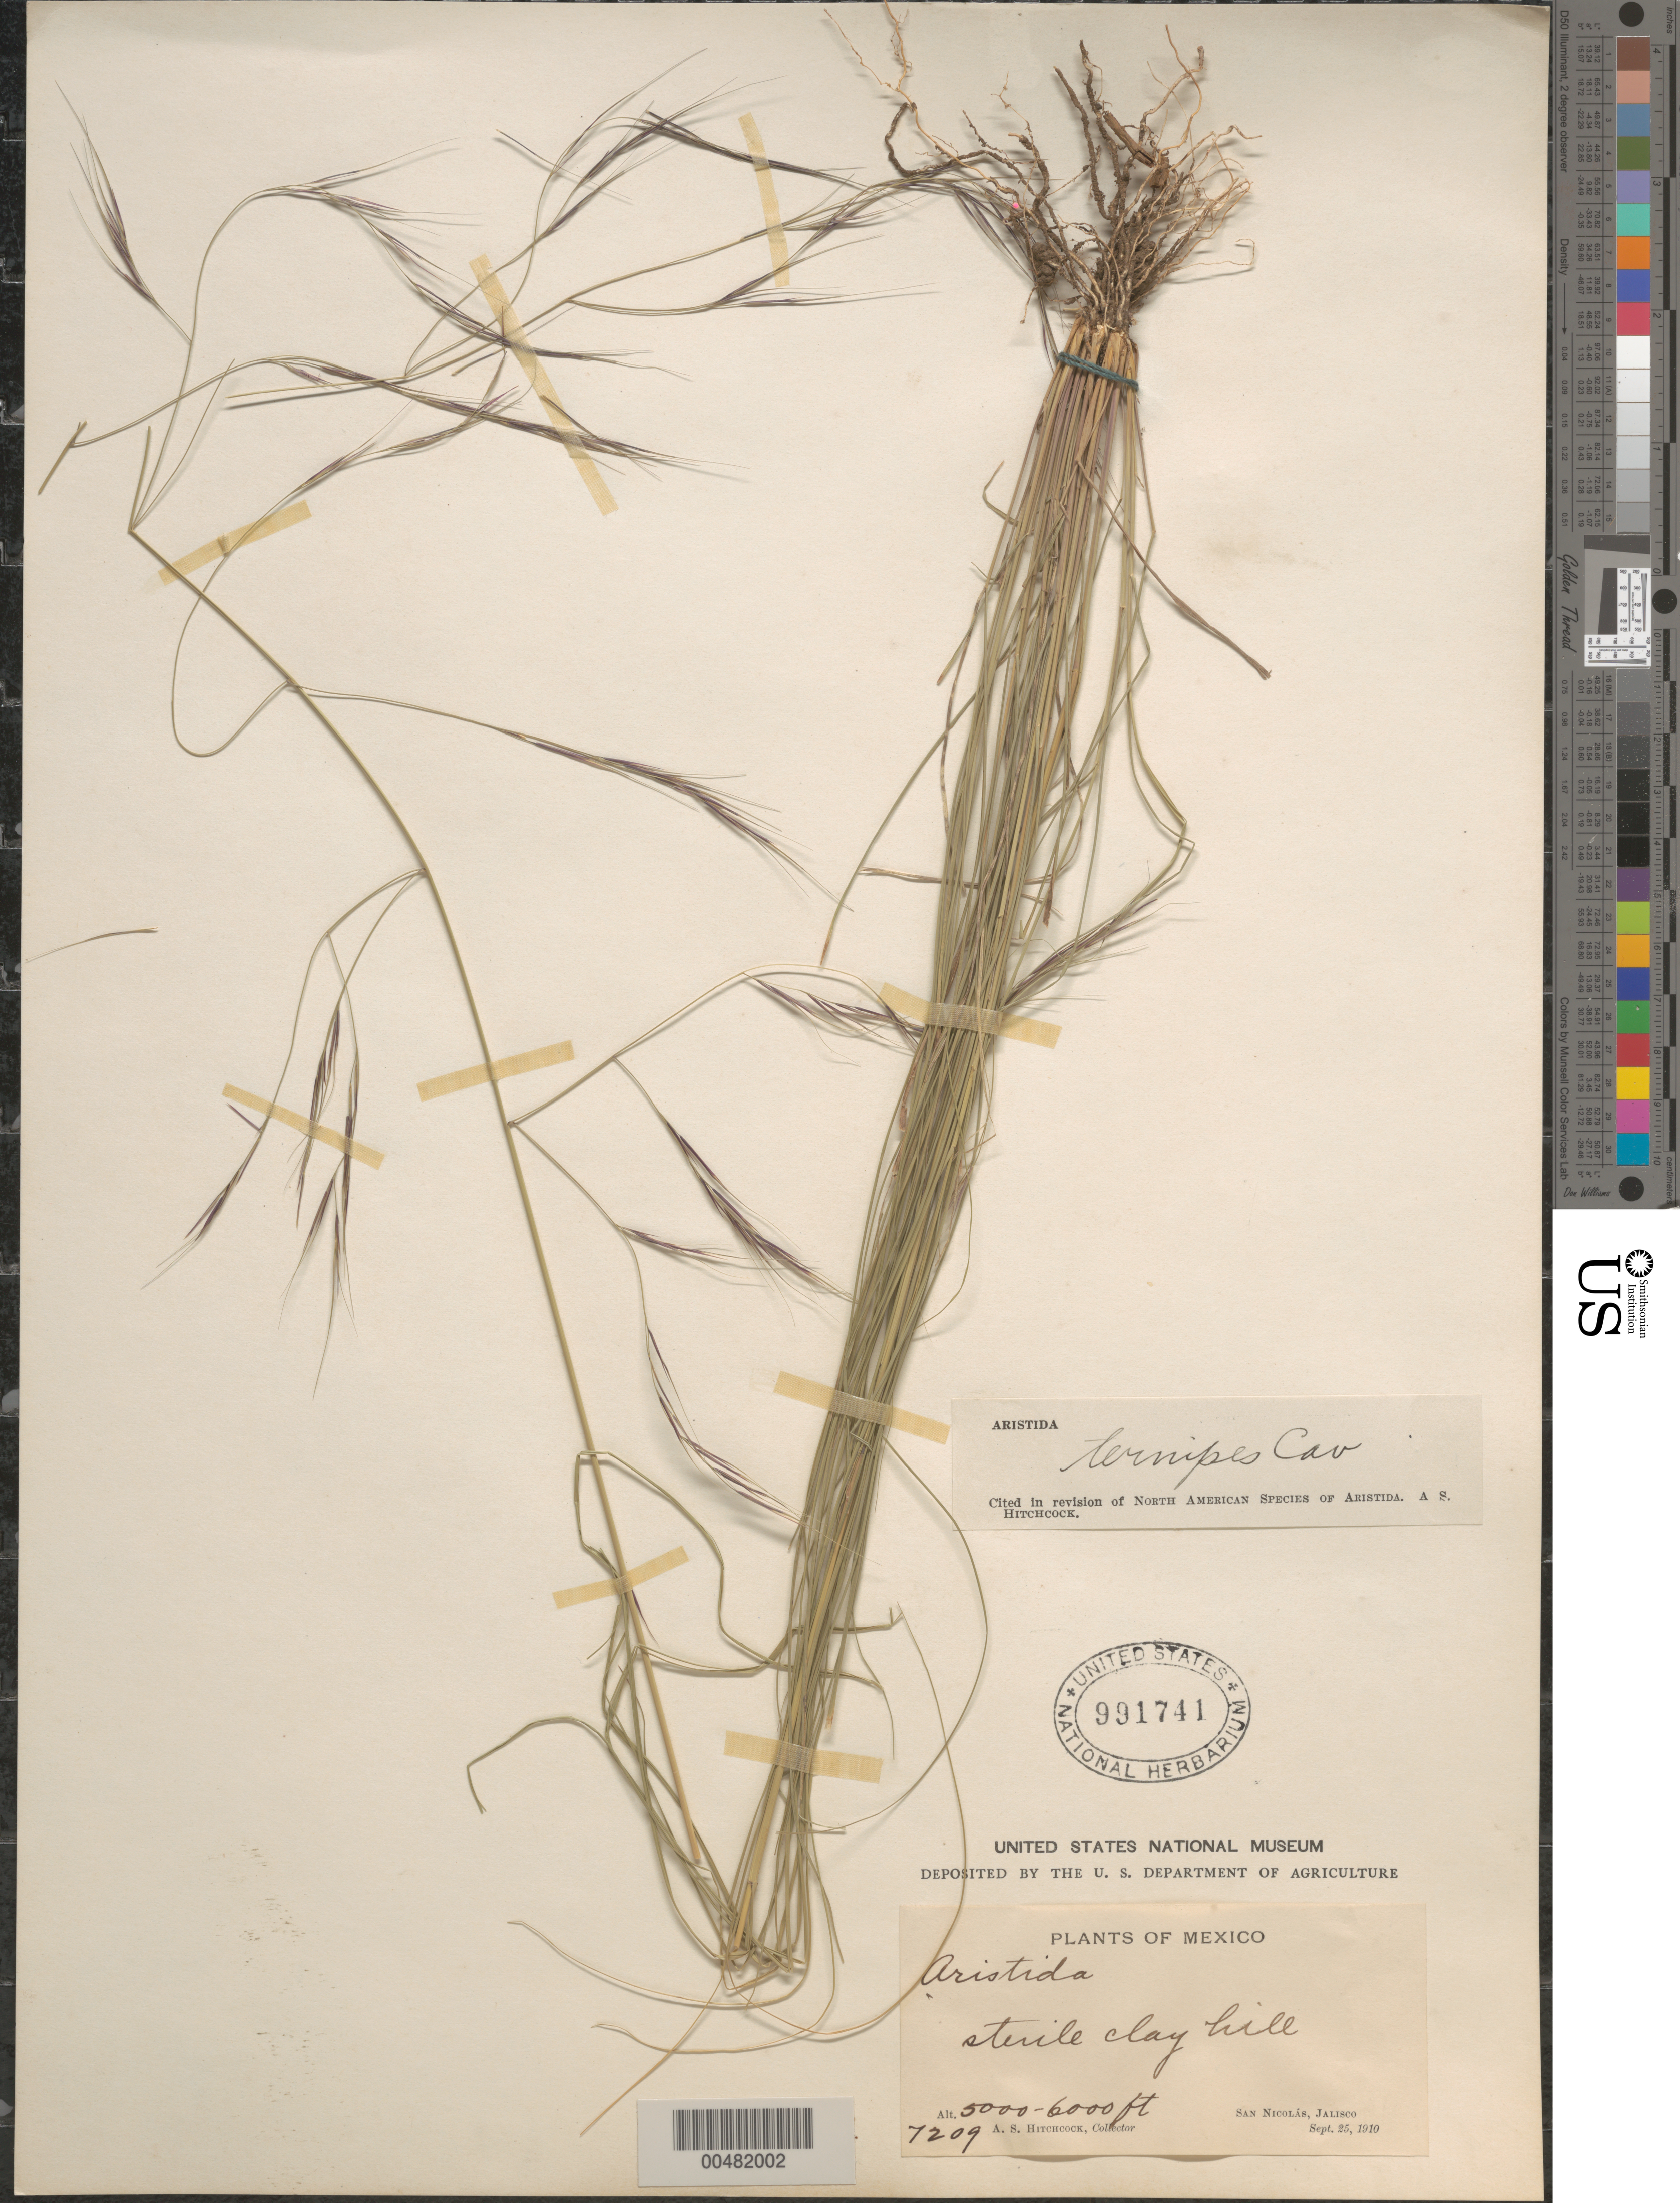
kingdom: Plantae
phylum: Tracheophyta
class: Liliopsida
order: Poales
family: Poaceae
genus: Aristida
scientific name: Aristida ternipes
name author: Cav.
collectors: A. S. Hitchcock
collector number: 7209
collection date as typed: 25 Sep 1910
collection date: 1910-09-25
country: Mexico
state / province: Jalisco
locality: San Nicolás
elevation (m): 1524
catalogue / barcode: US 991741